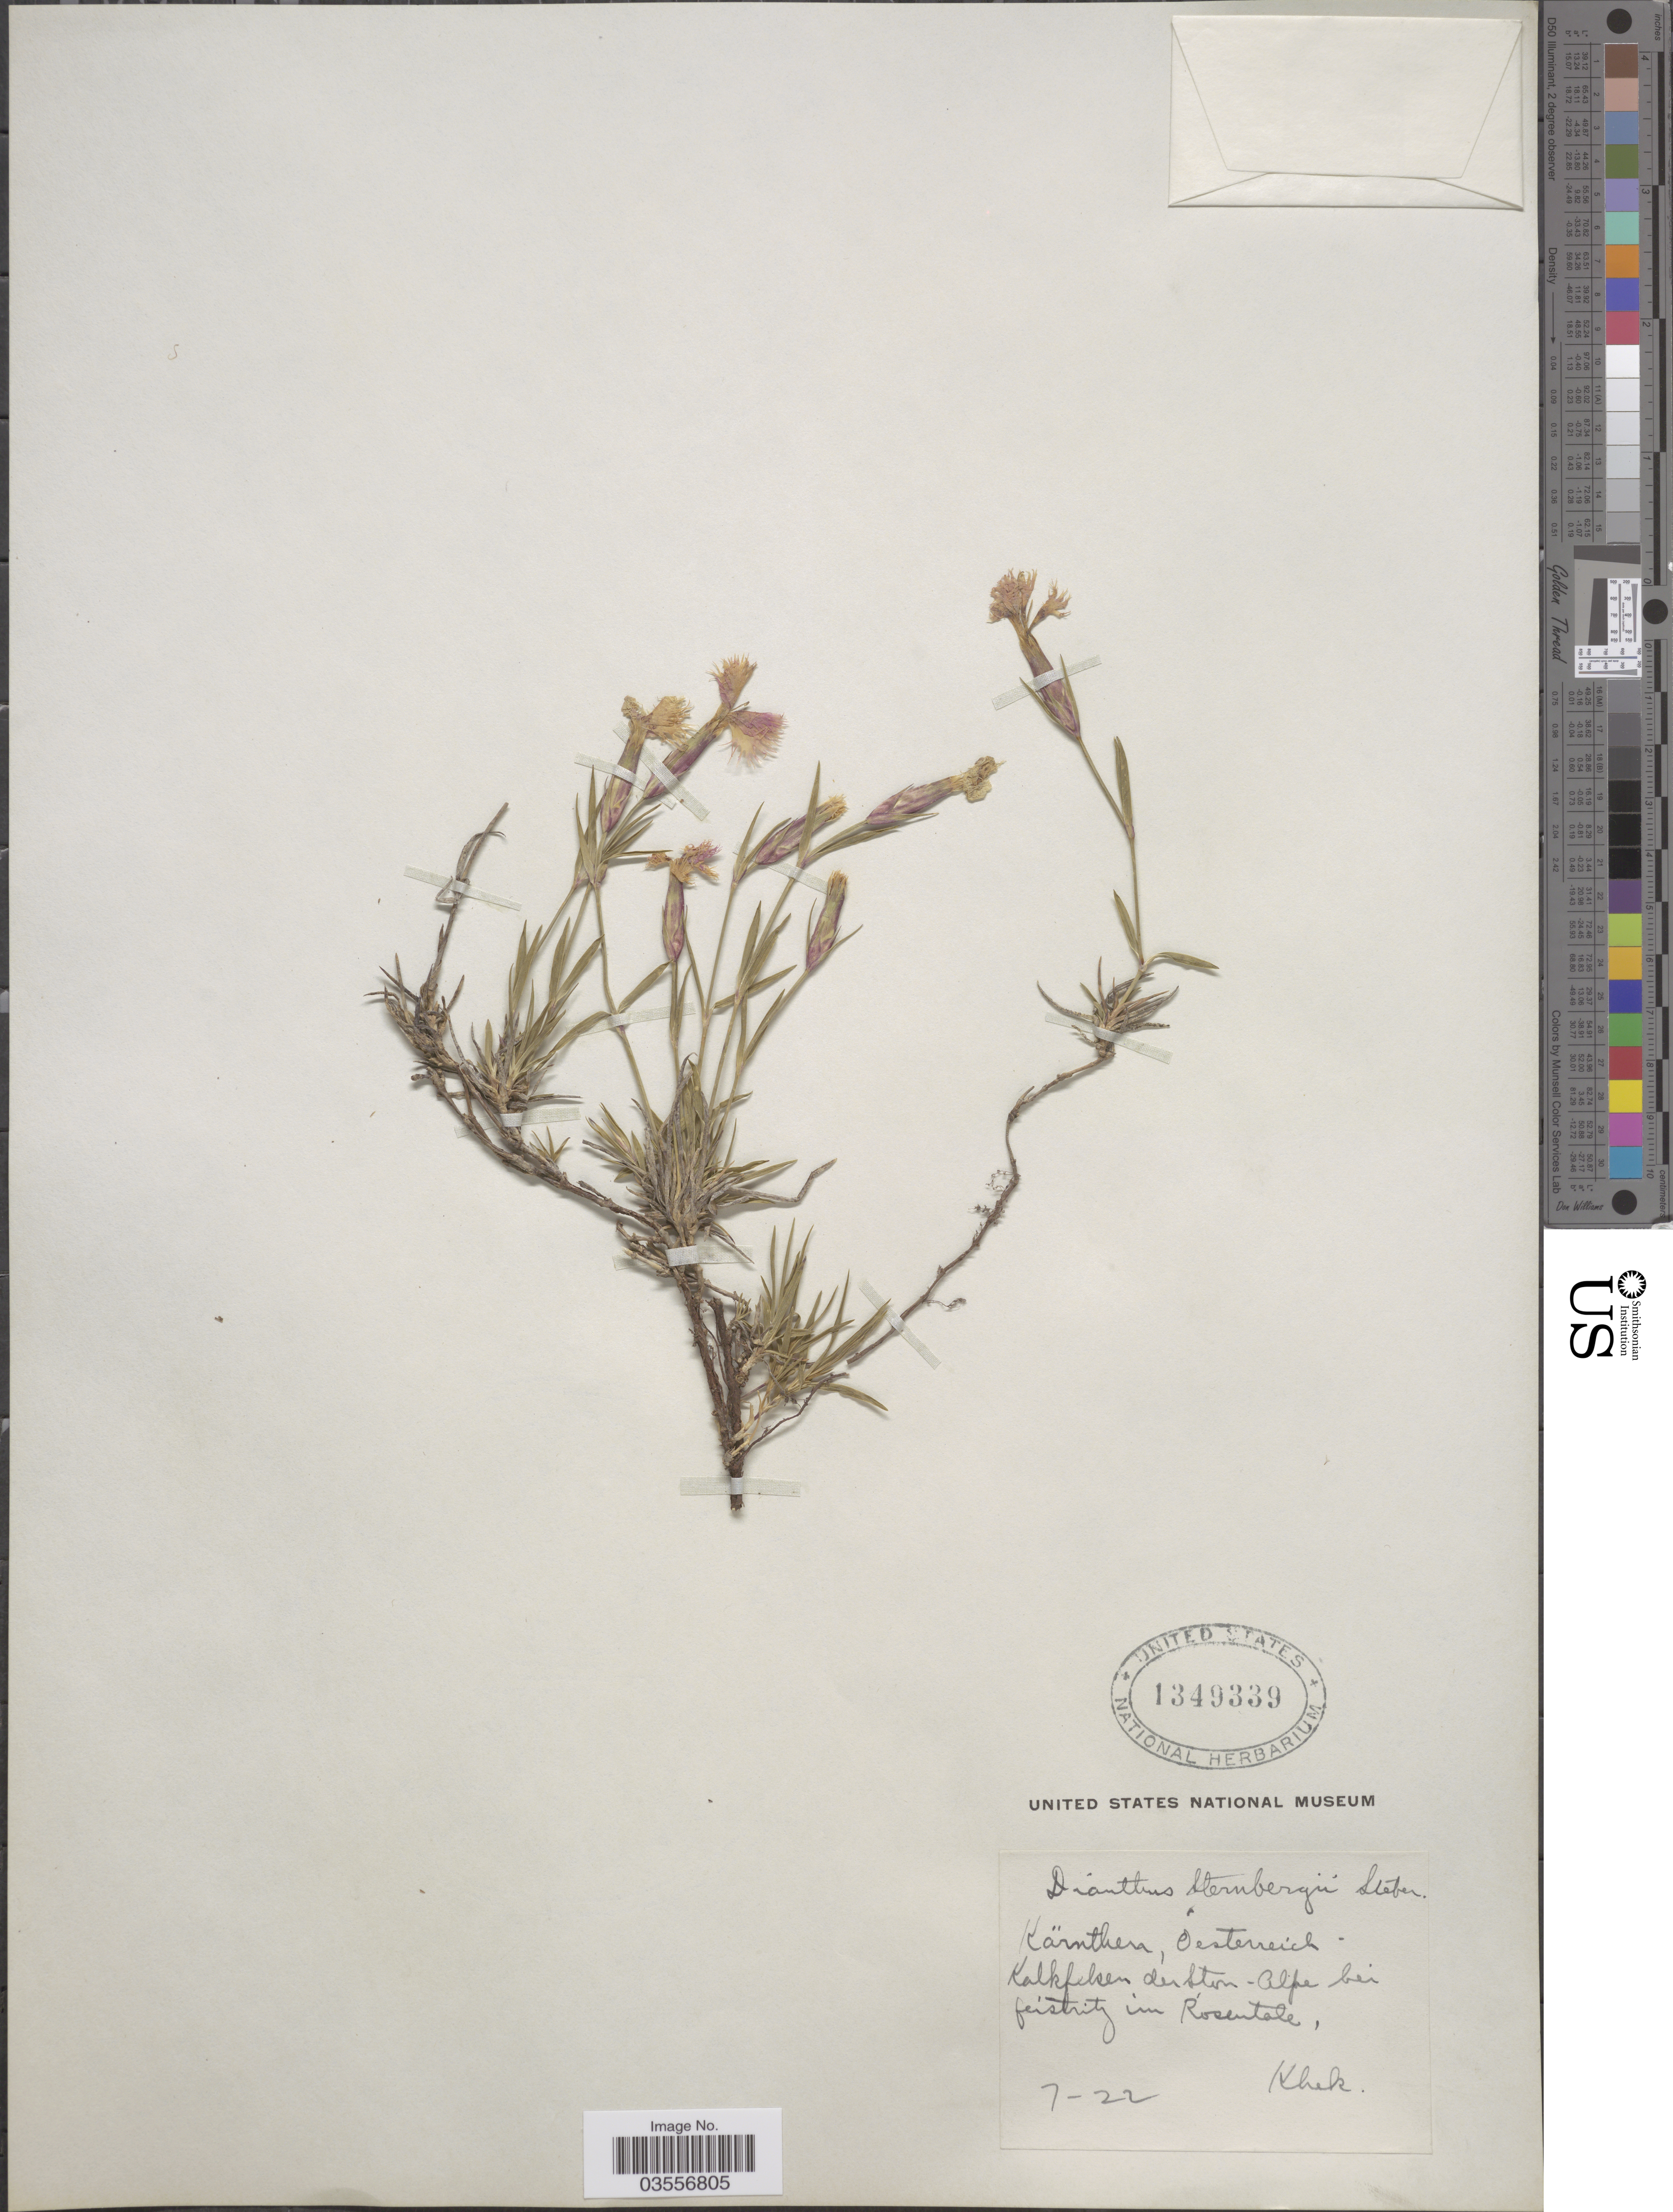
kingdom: Plantae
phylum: Tracheophyta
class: Magnoliopsida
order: Caryophyllales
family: Caryophyllaceae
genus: Dianthus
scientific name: Dianthus sternbergii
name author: Sieber ex Capelli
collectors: Khek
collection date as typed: Transcribed d/m/y: /7/22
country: Austria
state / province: Karnten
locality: Kärnthen, Oesterreich. Kalkfelsen der Ston [interpreted]-Alpe bei feistritz im Rosentale.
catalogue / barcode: US 1349339